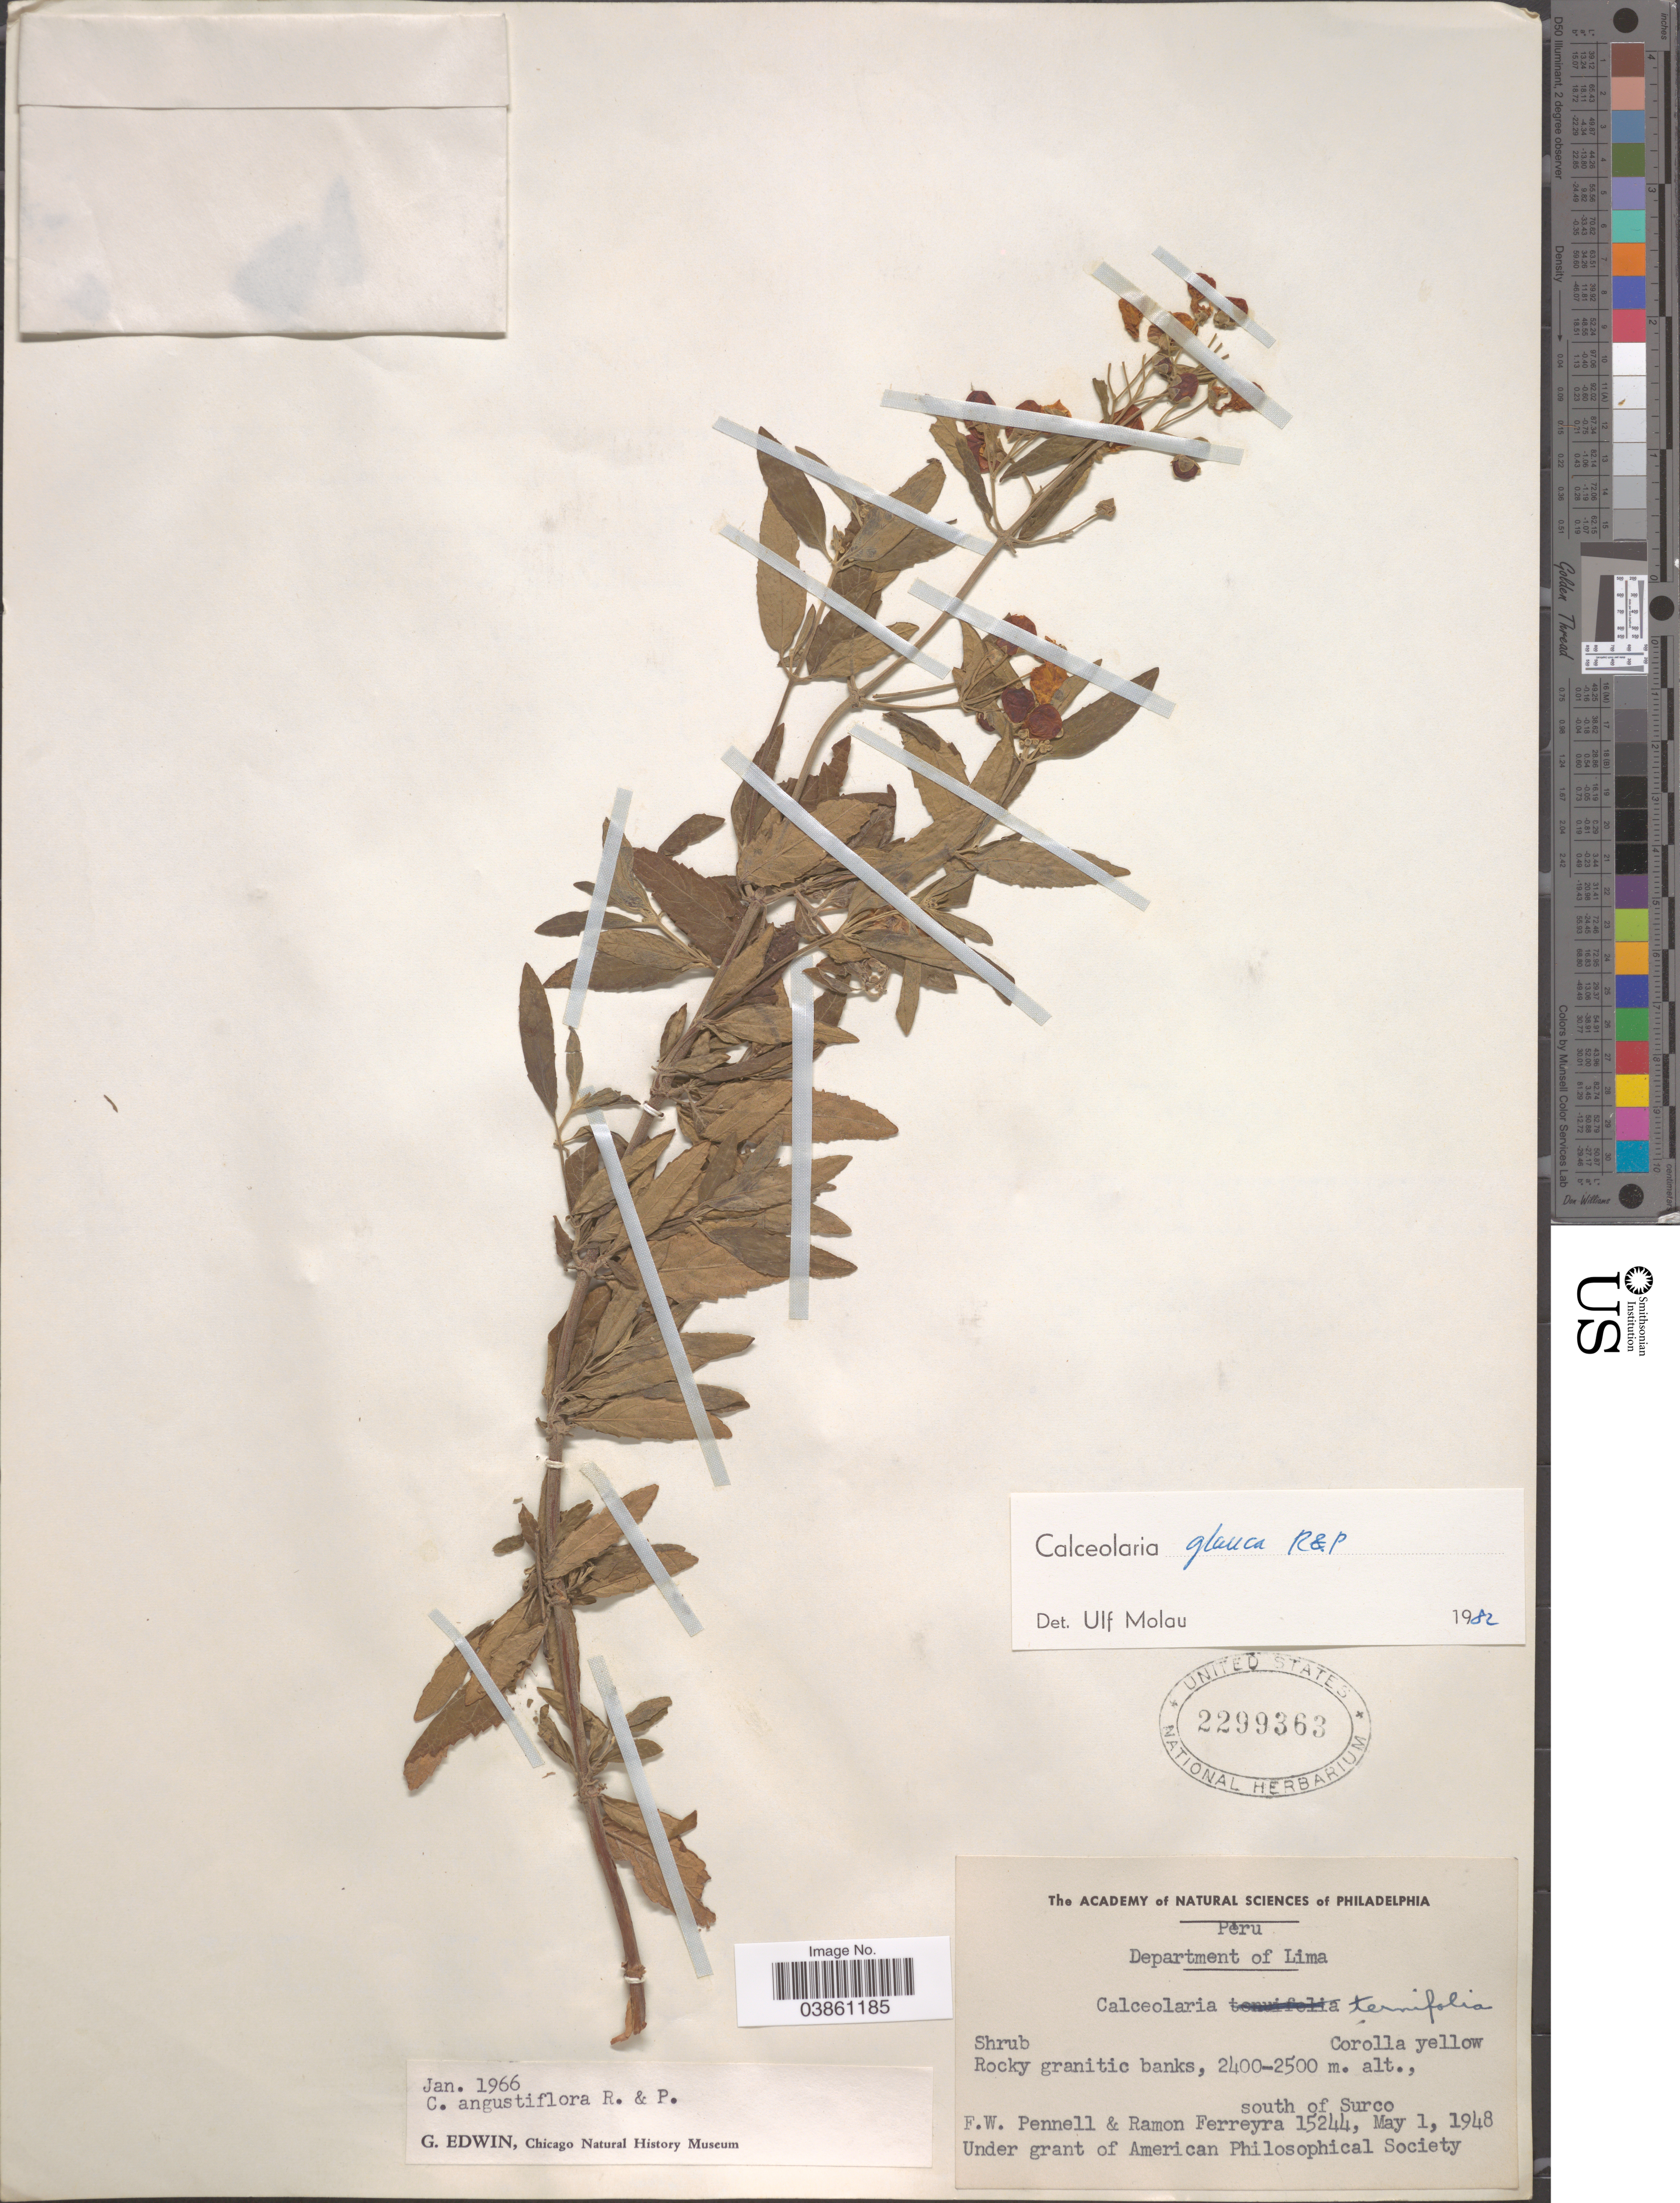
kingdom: Plantae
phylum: Tracheophyta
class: Magnoliopsida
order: Lamiales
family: Calceolariaceae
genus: Calceolaria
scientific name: Calceolaria glauca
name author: Ruiz & Pav.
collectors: F. W. Pennell & R. A. Ferreyra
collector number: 15244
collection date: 1948-05-01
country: Peru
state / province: Lima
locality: Department of Lima. Rocky granite banks, south of Surco.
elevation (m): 2400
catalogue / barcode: US 2299363